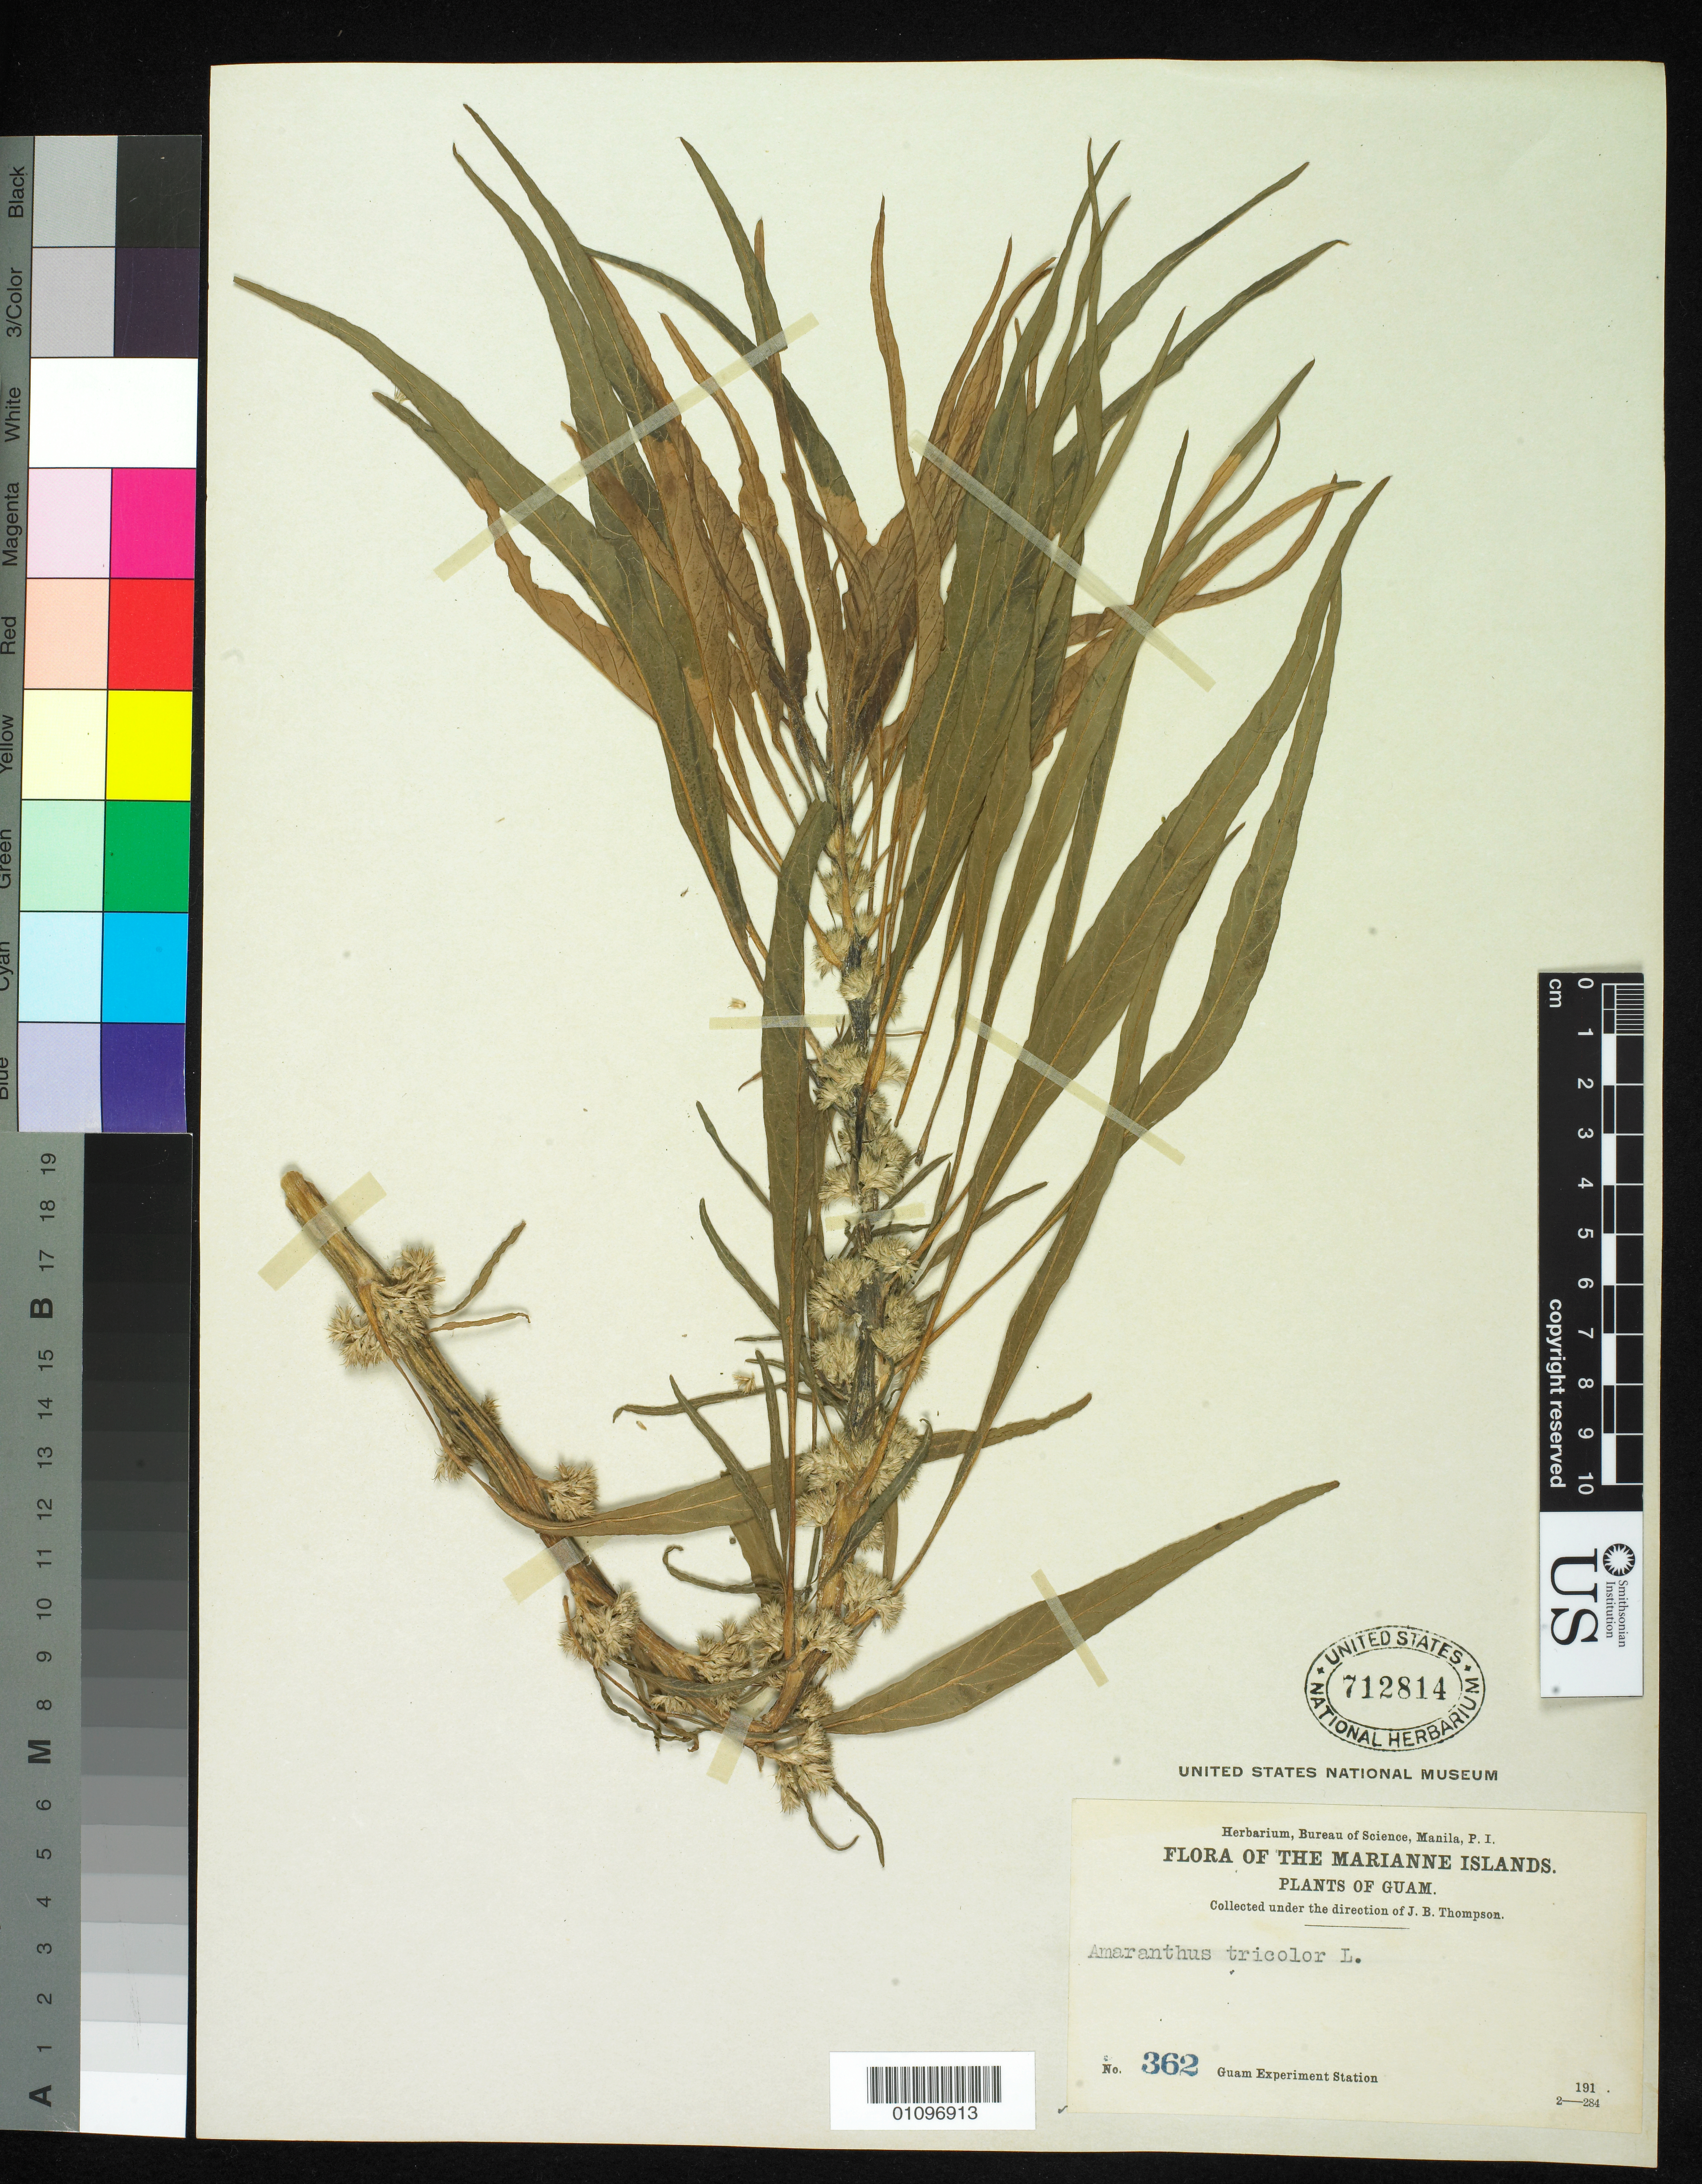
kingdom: Plantae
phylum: Tracheophyta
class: Magnoliopsida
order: Caryophyllales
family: Amaranthaceae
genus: Amaranthus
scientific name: Amaranthus tricolor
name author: L.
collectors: J. B. Thompson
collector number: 362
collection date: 1910/1919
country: Guam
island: Guam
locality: Guam Experiment Station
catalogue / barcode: US 712814